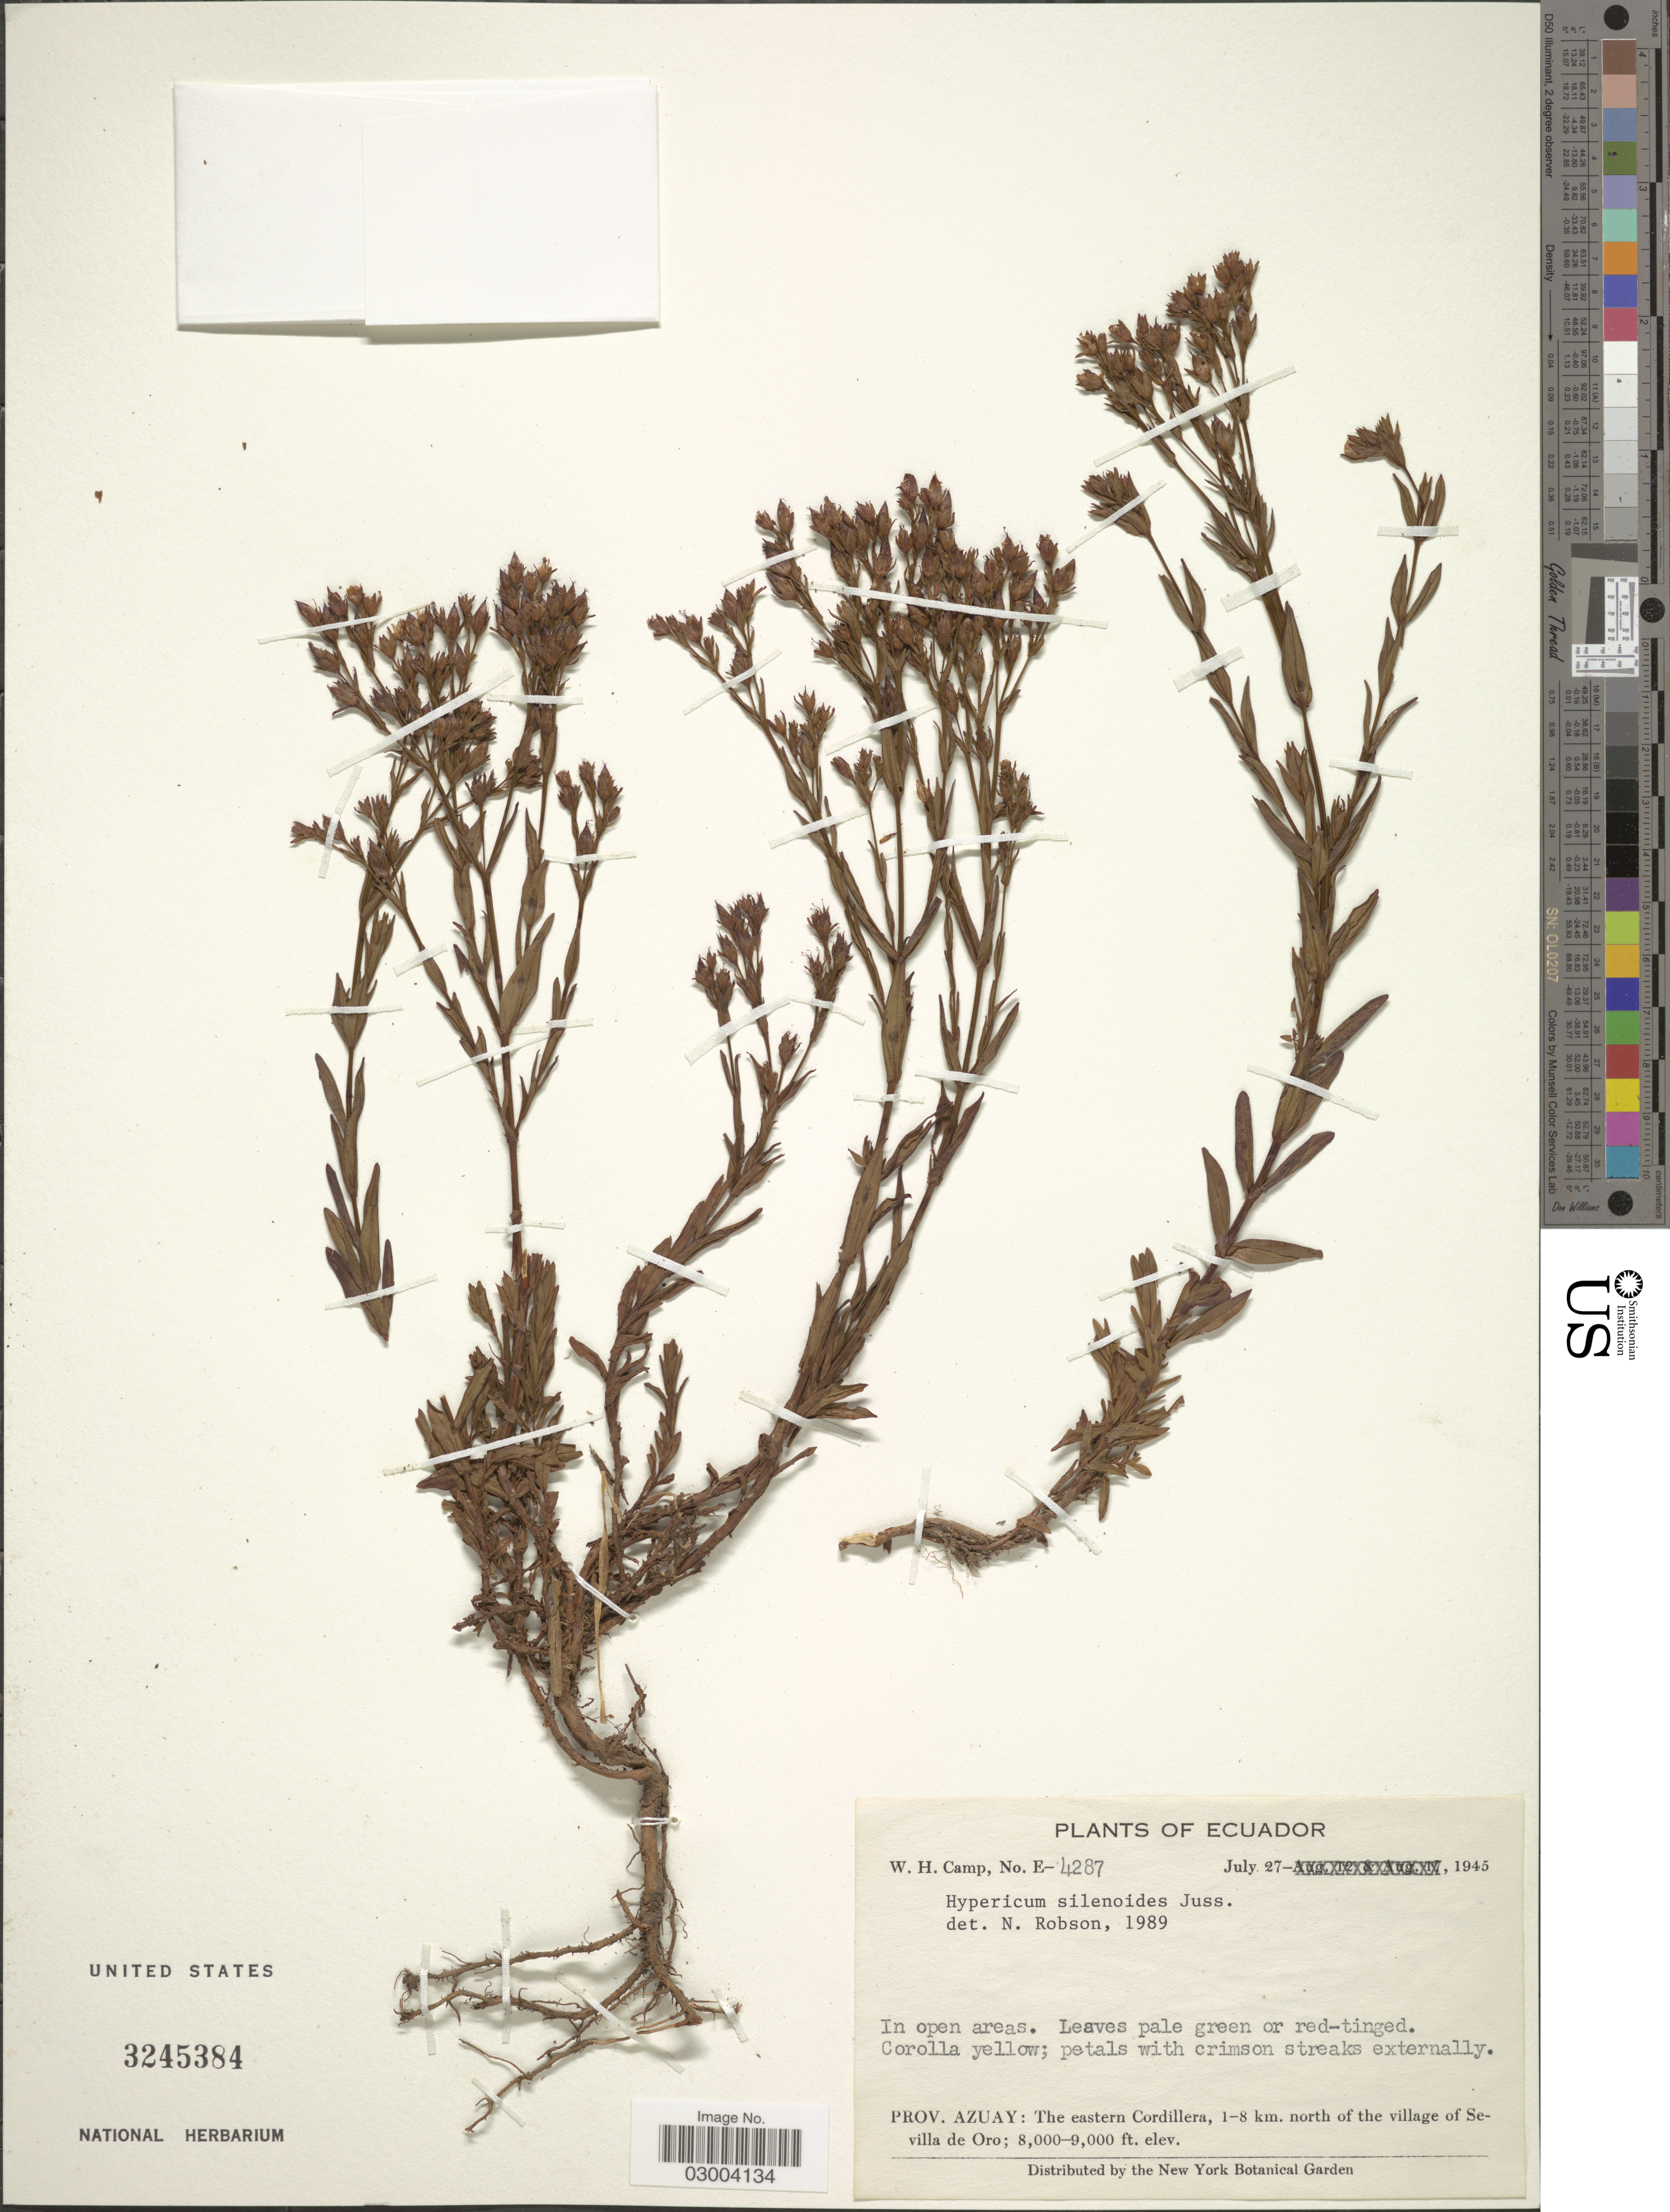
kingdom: Plantae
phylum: Tracheophyta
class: Magnoliopsida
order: Malpighiales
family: Hypericaceae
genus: Hypericum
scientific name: Hypericum silenoides subsp. silenoides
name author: Juss.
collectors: W. H. Camp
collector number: E-4287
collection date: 1945-07-27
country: Ecuador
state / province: Azuay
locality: Prov. Azuay: The eastern Cordillera, 1-8 km. north of the village of Sevilla de Oro.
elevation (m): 2438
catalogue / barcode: US 3245384